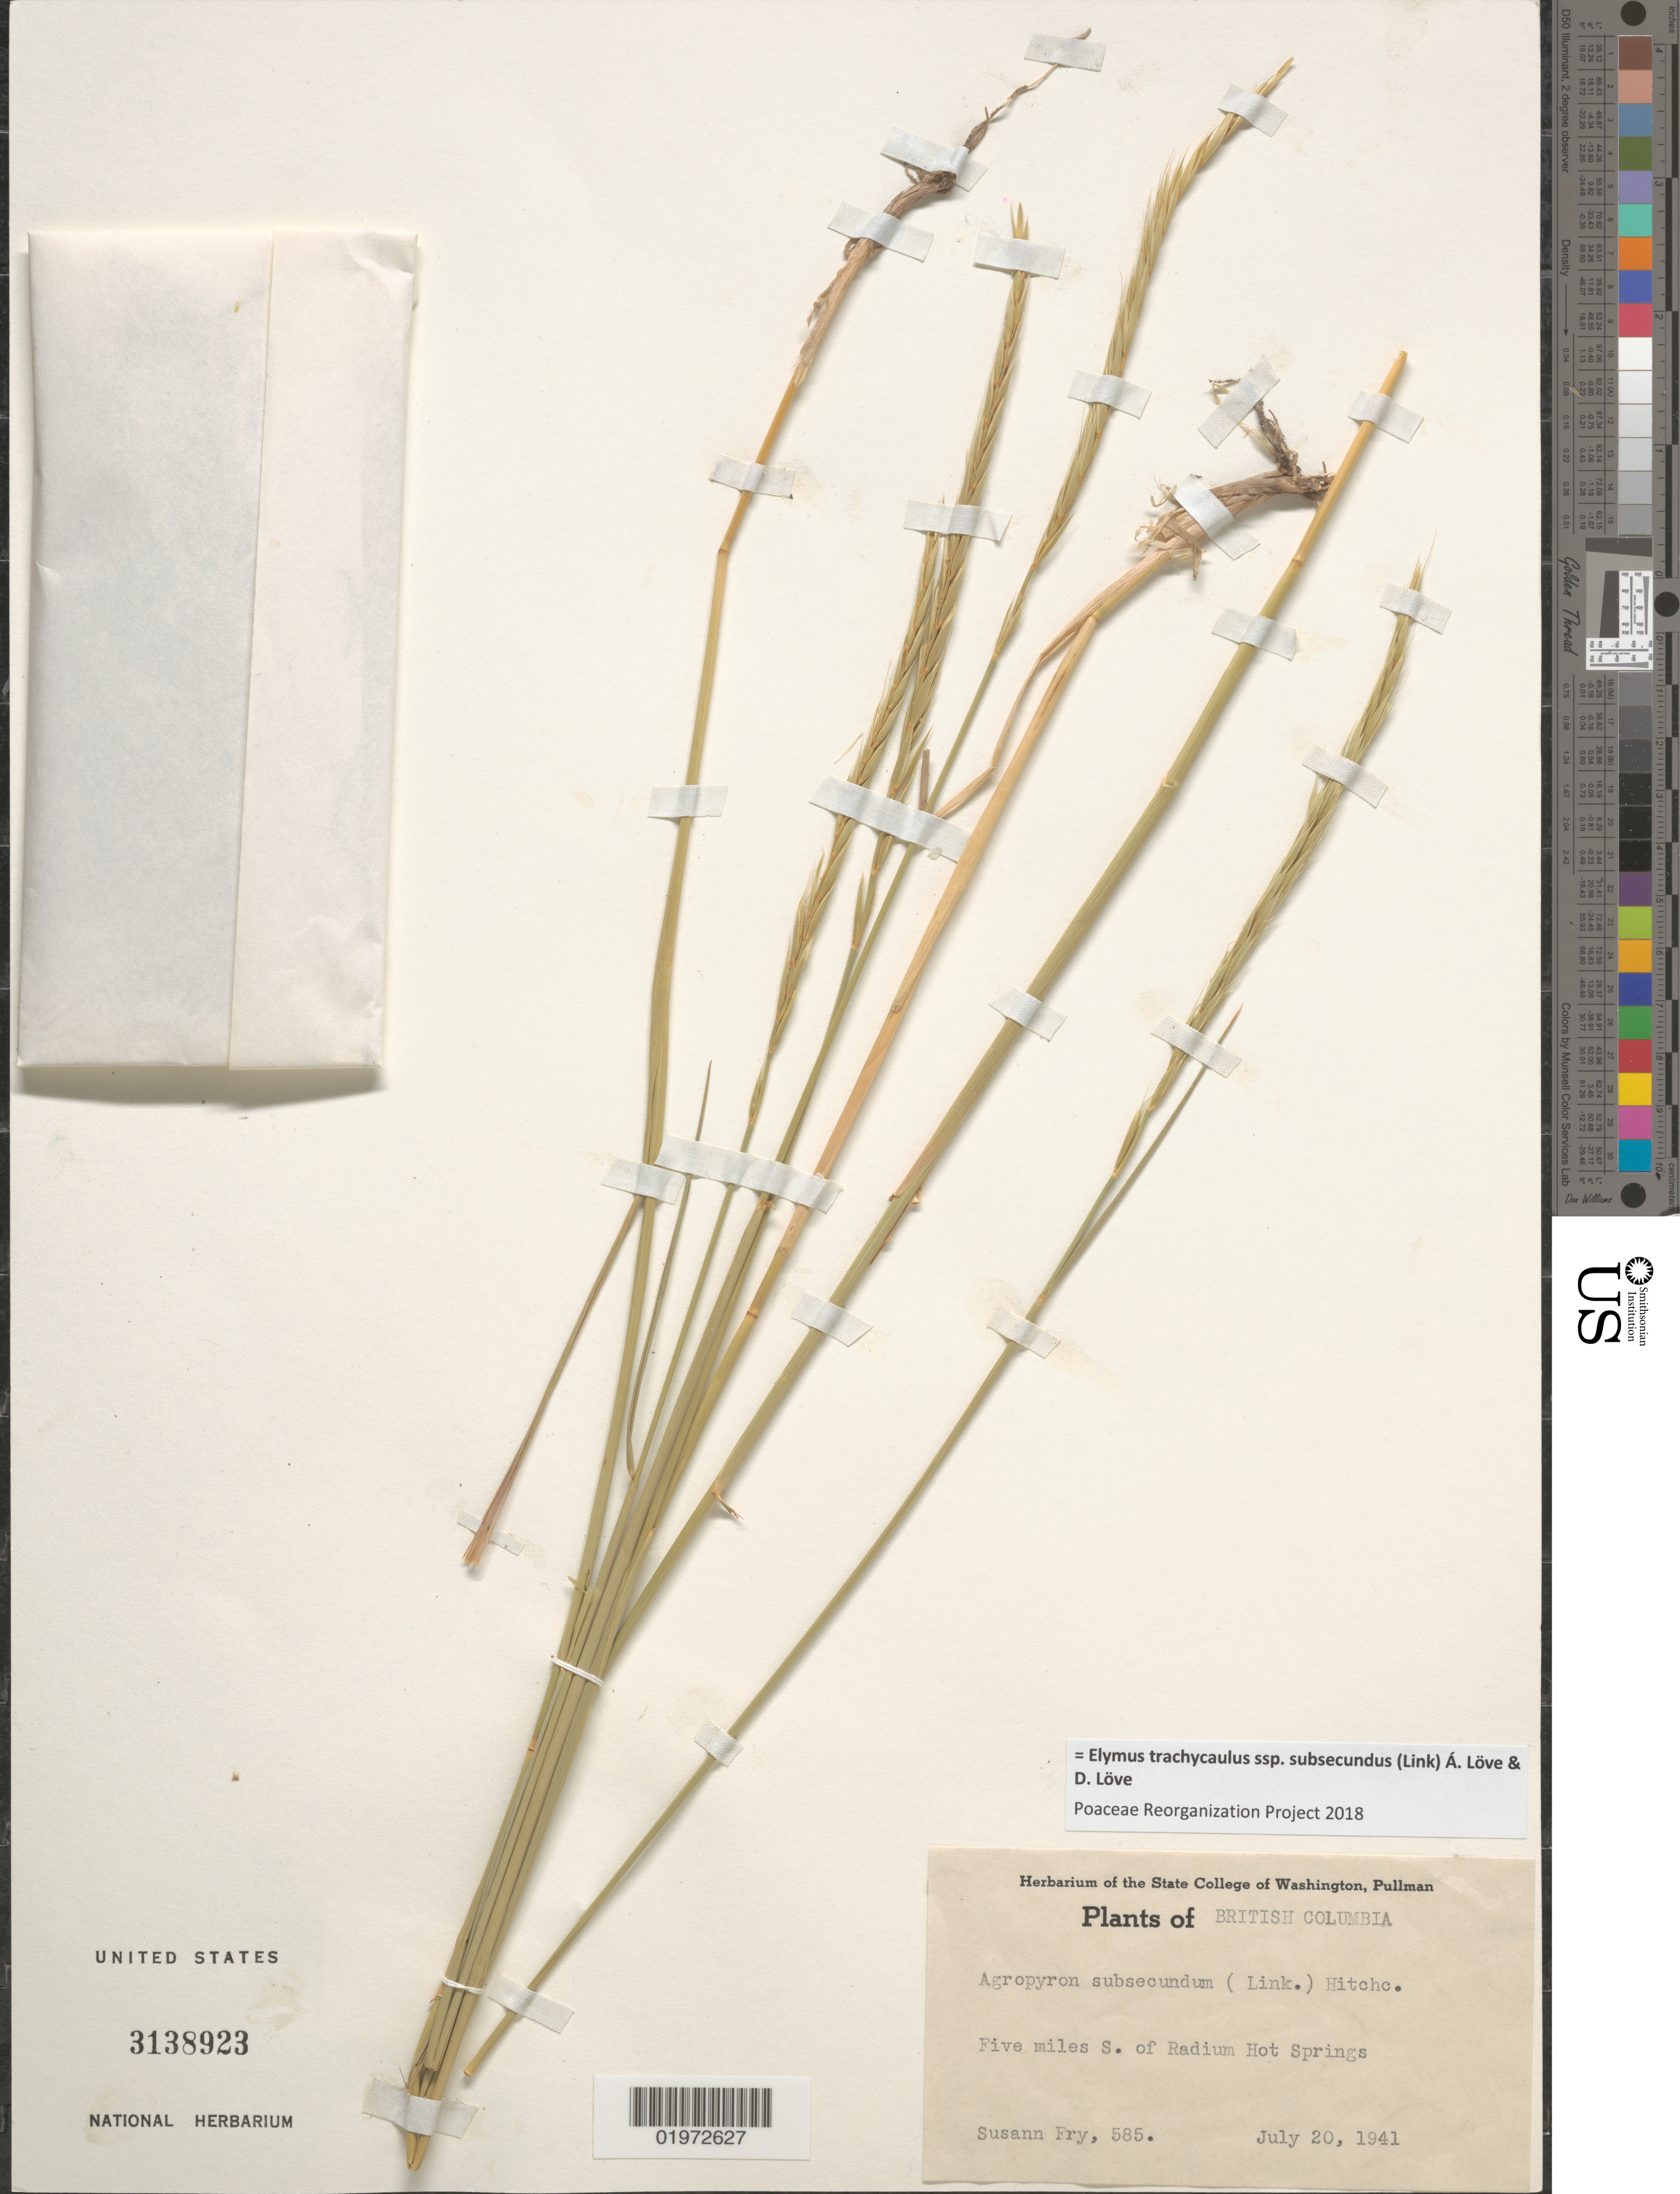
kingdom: Plantae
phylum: Tracheophyta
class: Liliopsida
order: Poales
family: Poaceae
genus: Elymus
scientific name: Elymus trachycaulus subsp. subsecundus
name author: (Link) Á. Löve & D. Löve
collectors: S. Fry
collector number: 585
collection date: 1941-07-20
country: Canada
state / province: British Columbia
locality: Five miles S. of Radium Hot Springs.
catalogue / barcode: US 3138923